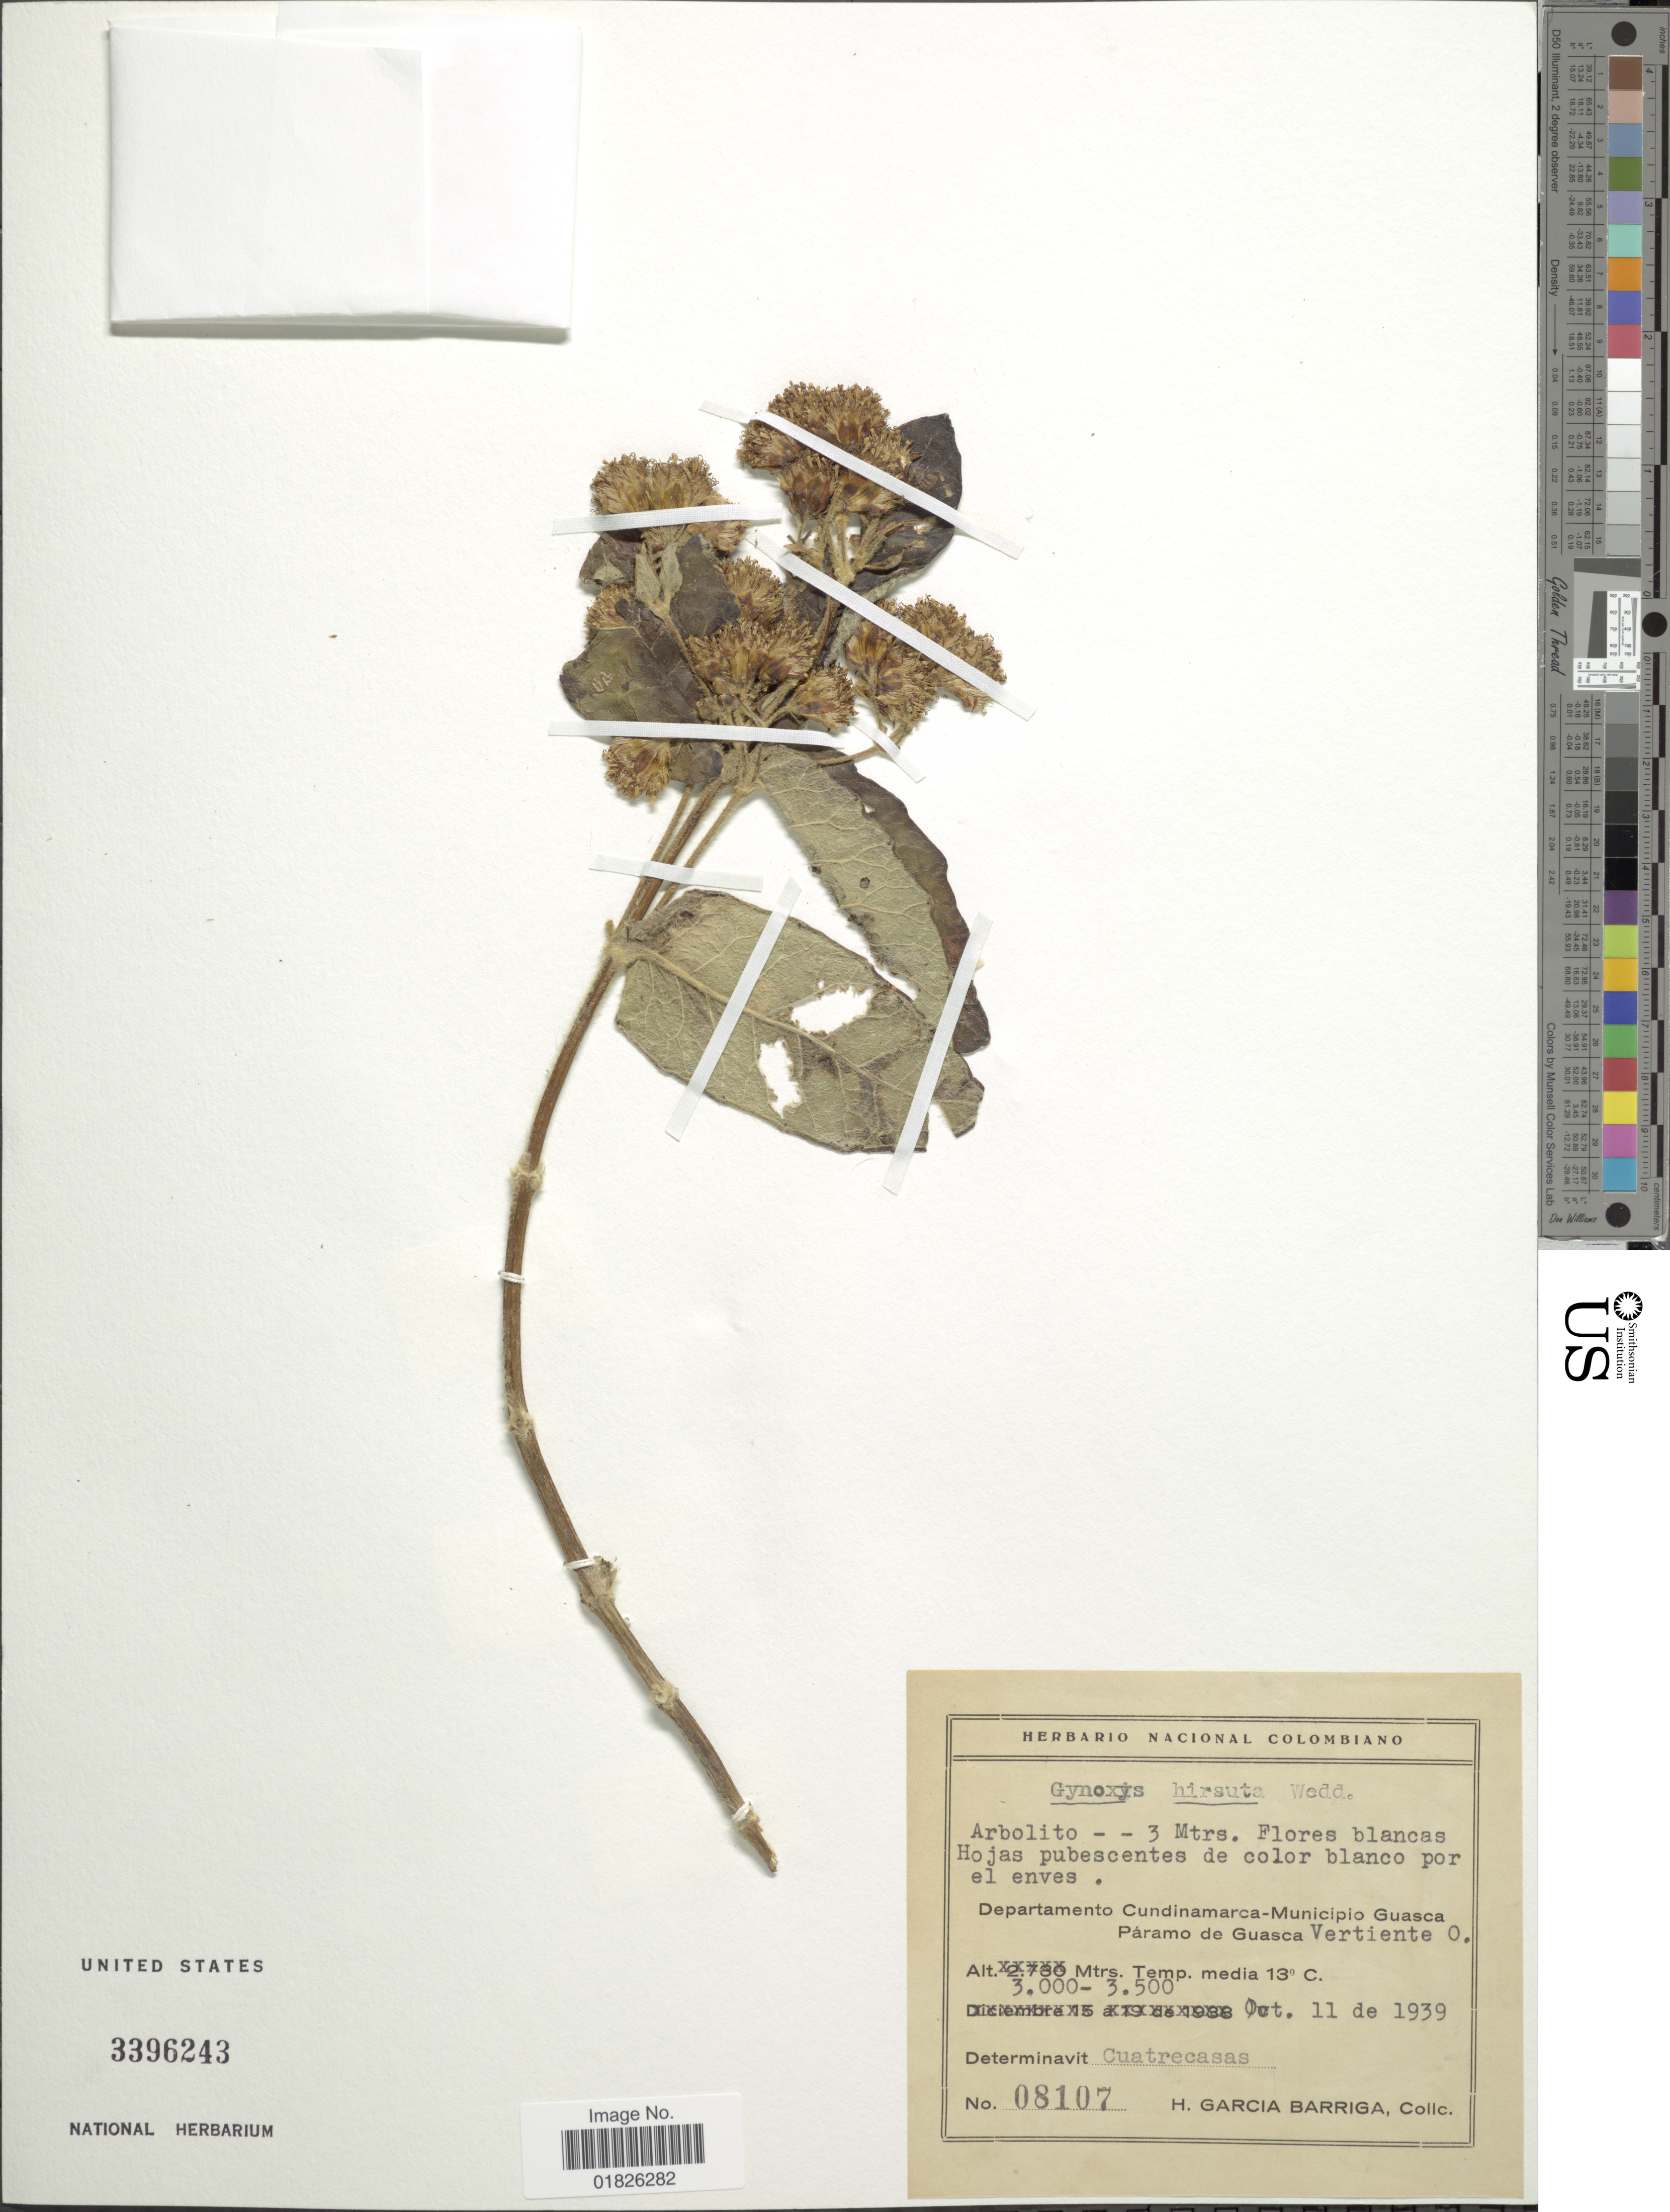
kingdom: Plantae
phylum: Tracheophyta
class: Magnoliopsida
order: Asterales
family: Asteraceae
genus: Gynoxys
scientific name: Gynoxys hirsuta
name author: Wedd.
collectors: H. García Barriga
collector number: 08107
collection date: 1939-10-11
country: Colombia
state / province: Cundinamarca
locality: Municipio Guasca, Paramo de Guasca Vertiente O.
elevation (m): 3000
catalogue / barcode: US 3396243